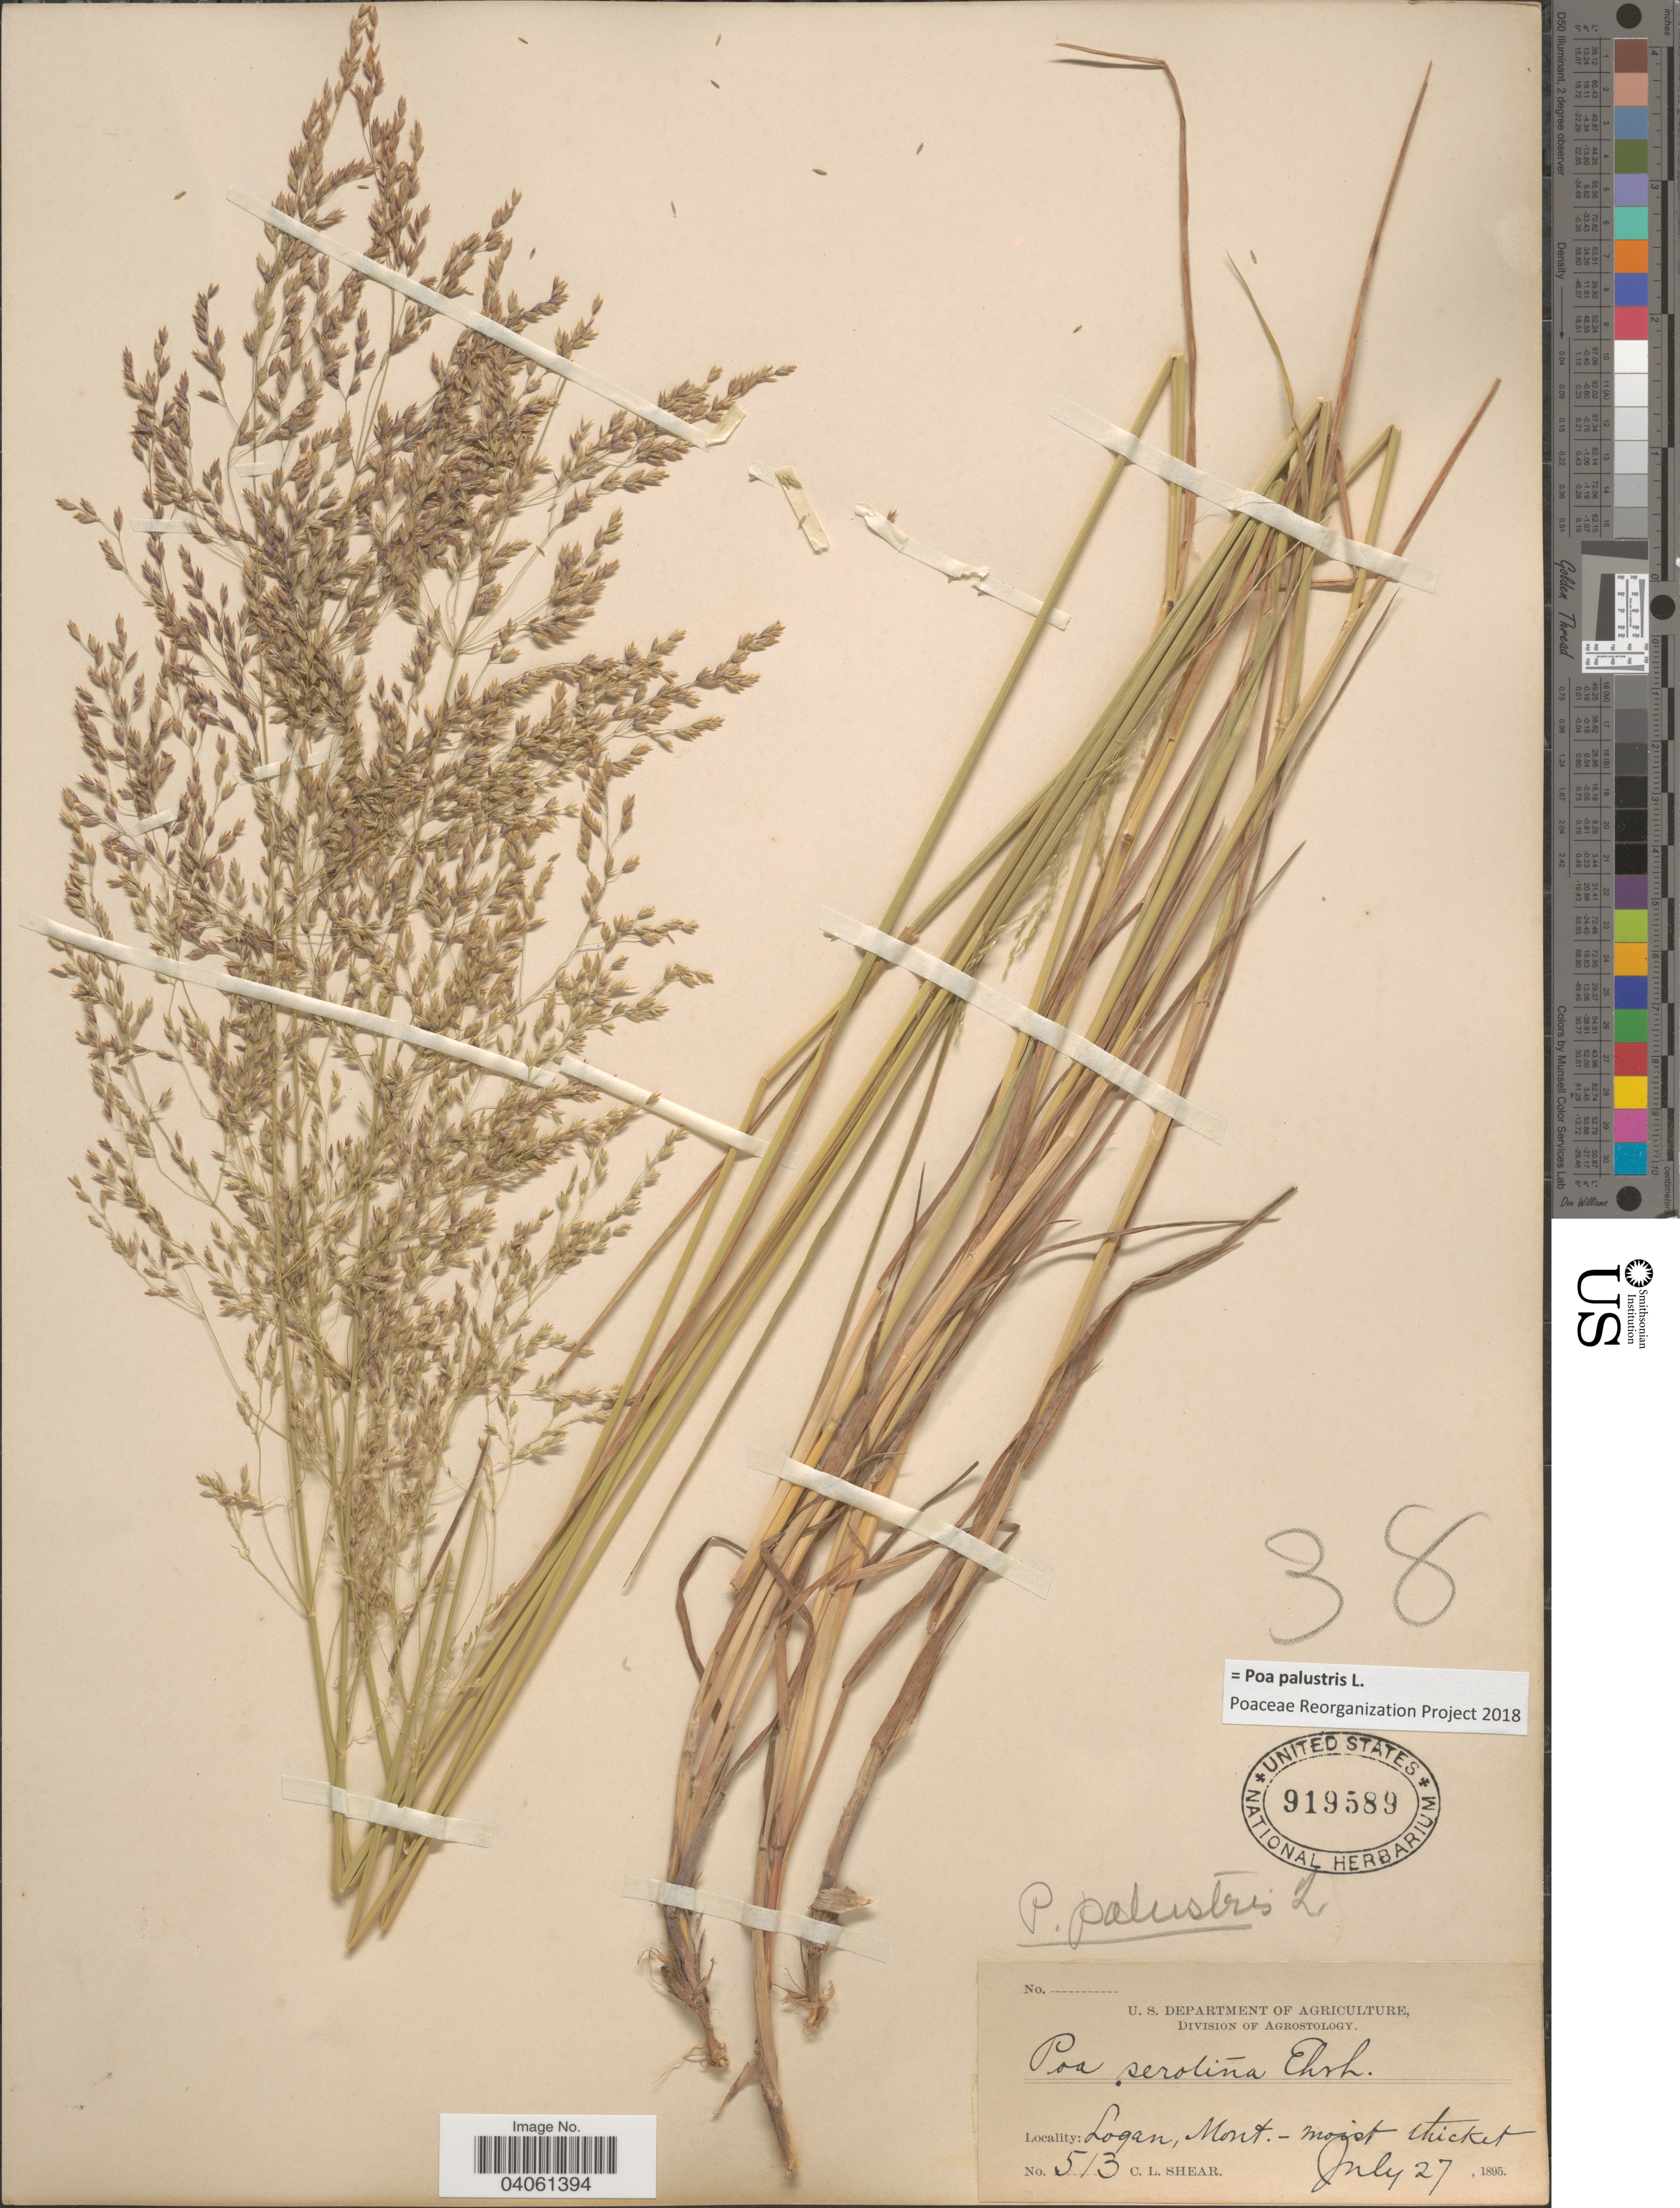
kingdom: Plantae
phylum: Tracheophyta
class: Liliopsida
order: Poales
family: Poaceae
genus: Poa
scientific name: Poa palustris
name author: L.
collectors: C. L. Shear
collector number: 513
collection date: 1895-07-27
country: United States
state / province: Montana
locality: Logan.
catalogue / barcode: US 919589